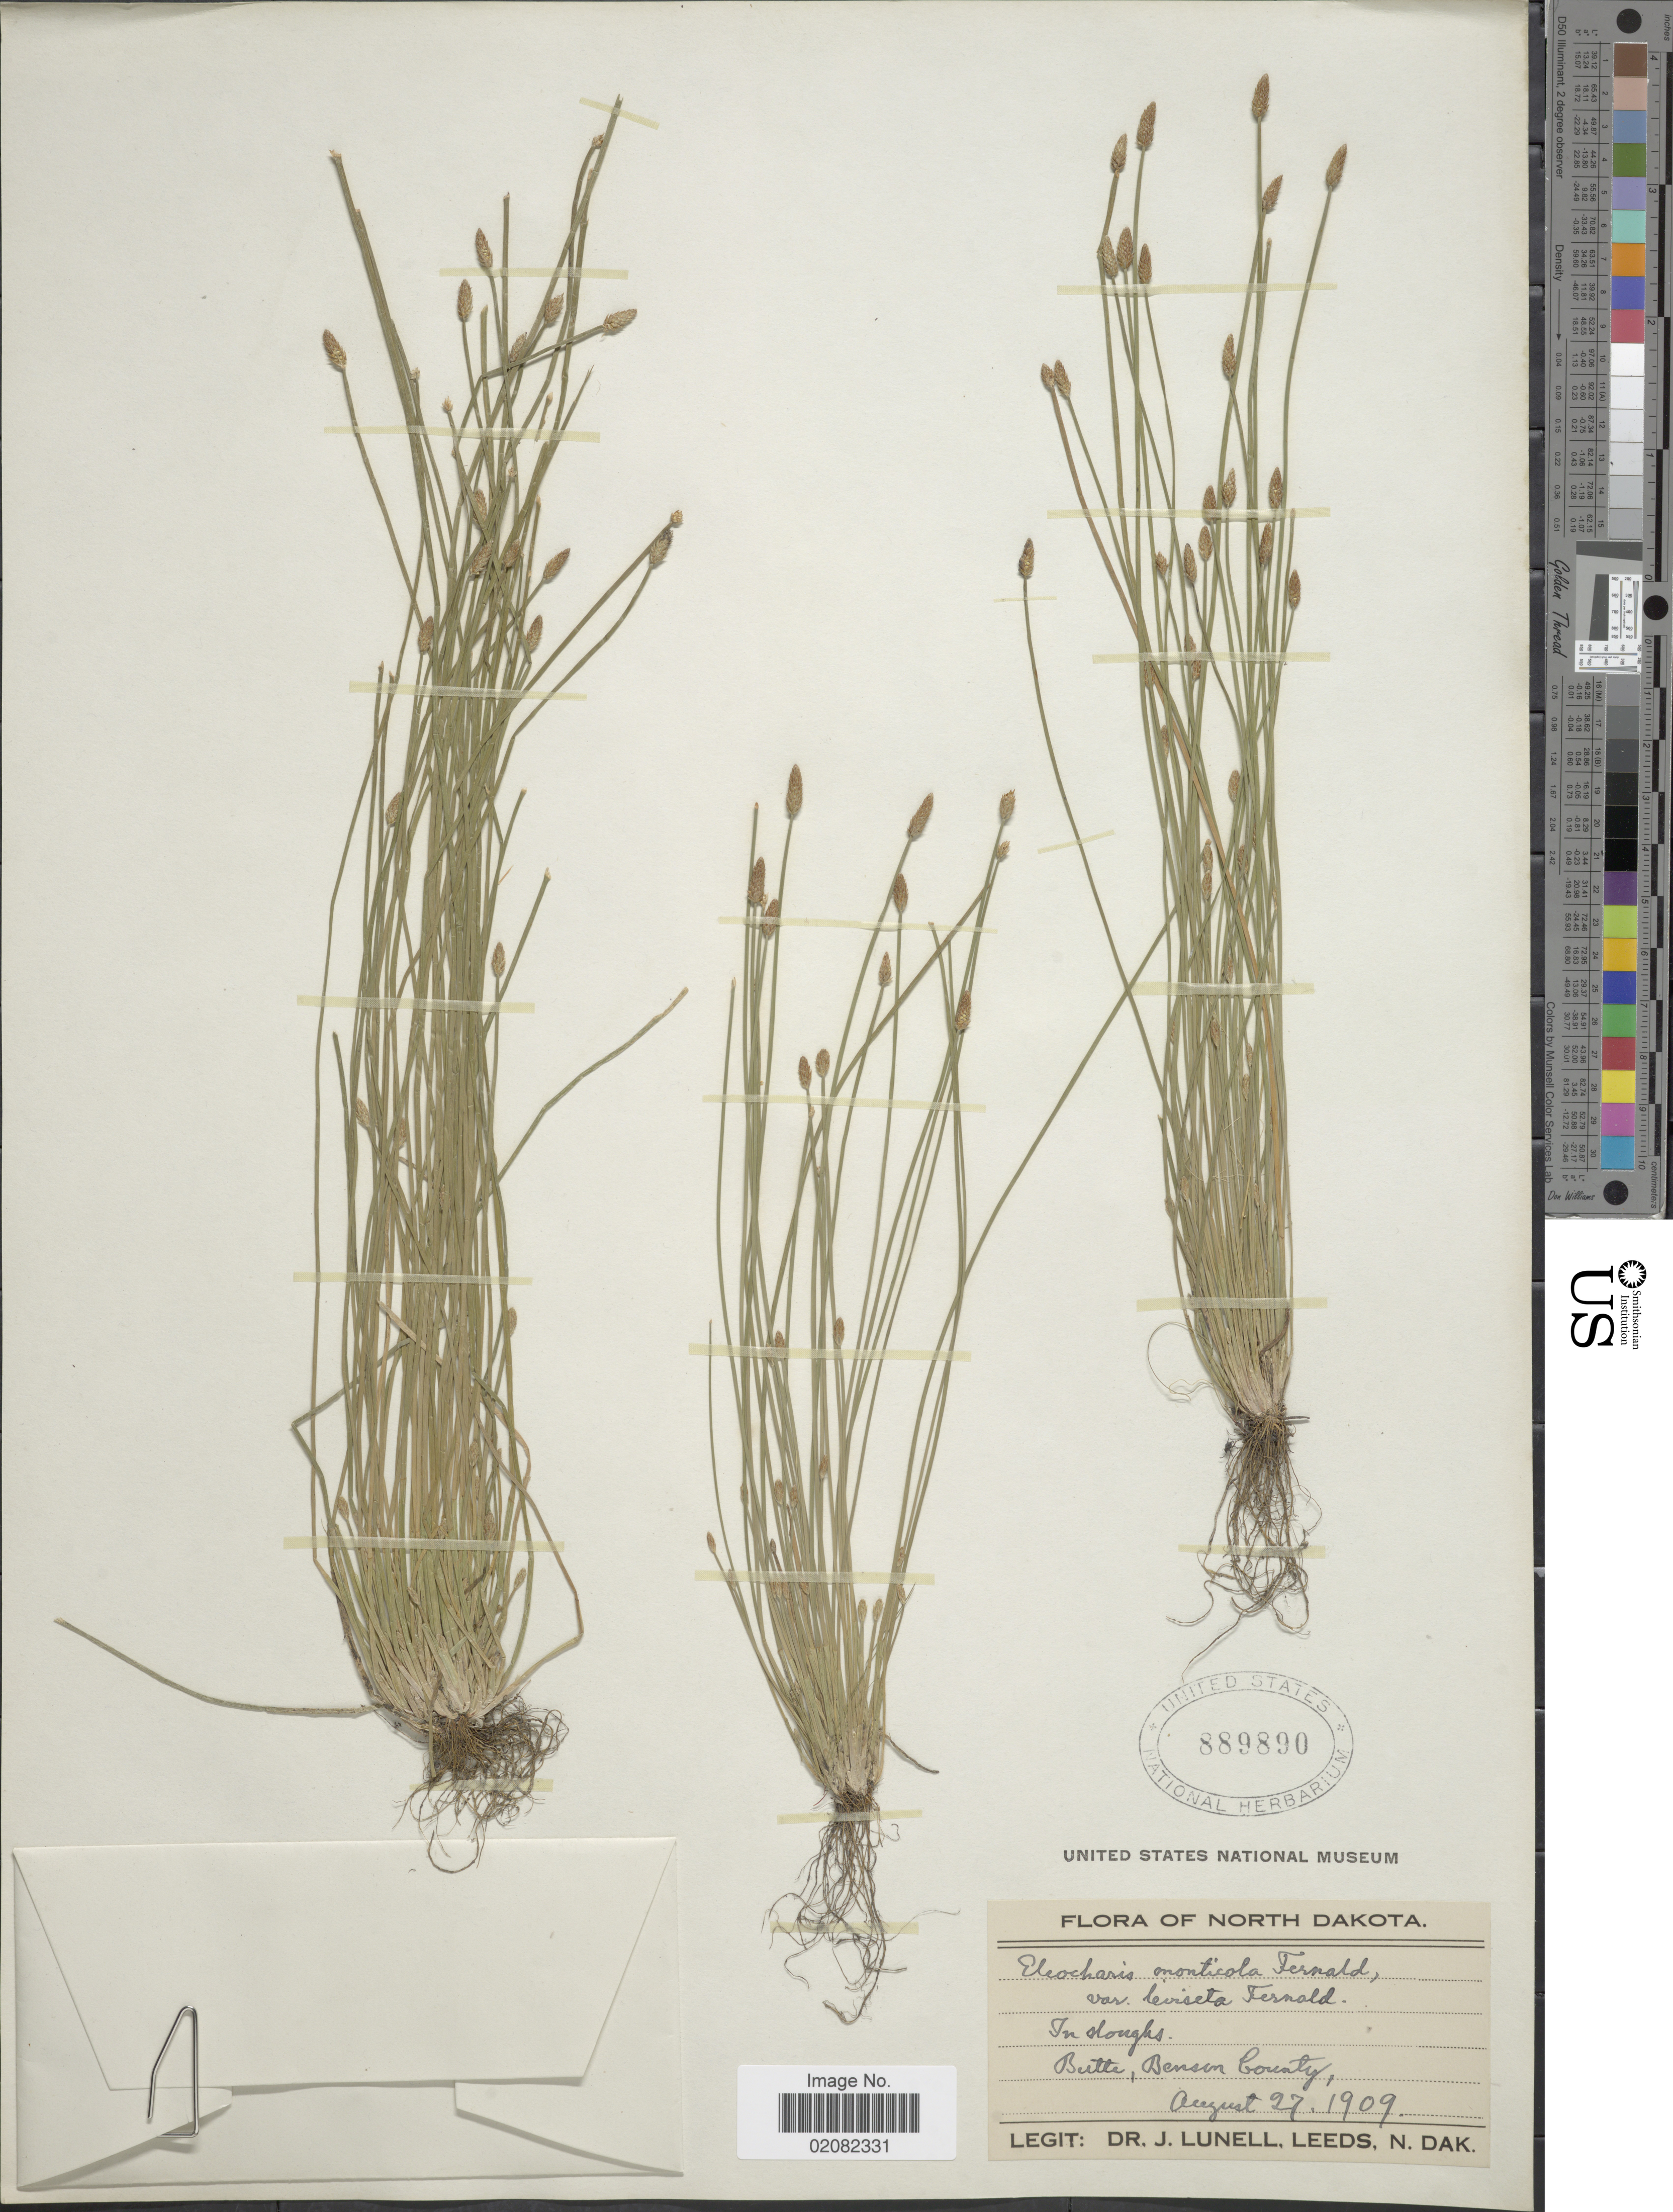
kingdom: Plantae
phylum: Tracheophyta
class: Liliopsida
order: Poales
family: Cyperaceae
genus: Eleocharis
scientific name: Eleocharis engelmannii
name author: Steud.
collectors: J. Leeds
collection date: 1909-08-27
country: United States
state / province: North Dakota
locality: Butte, Benson County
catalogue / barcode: US 889890